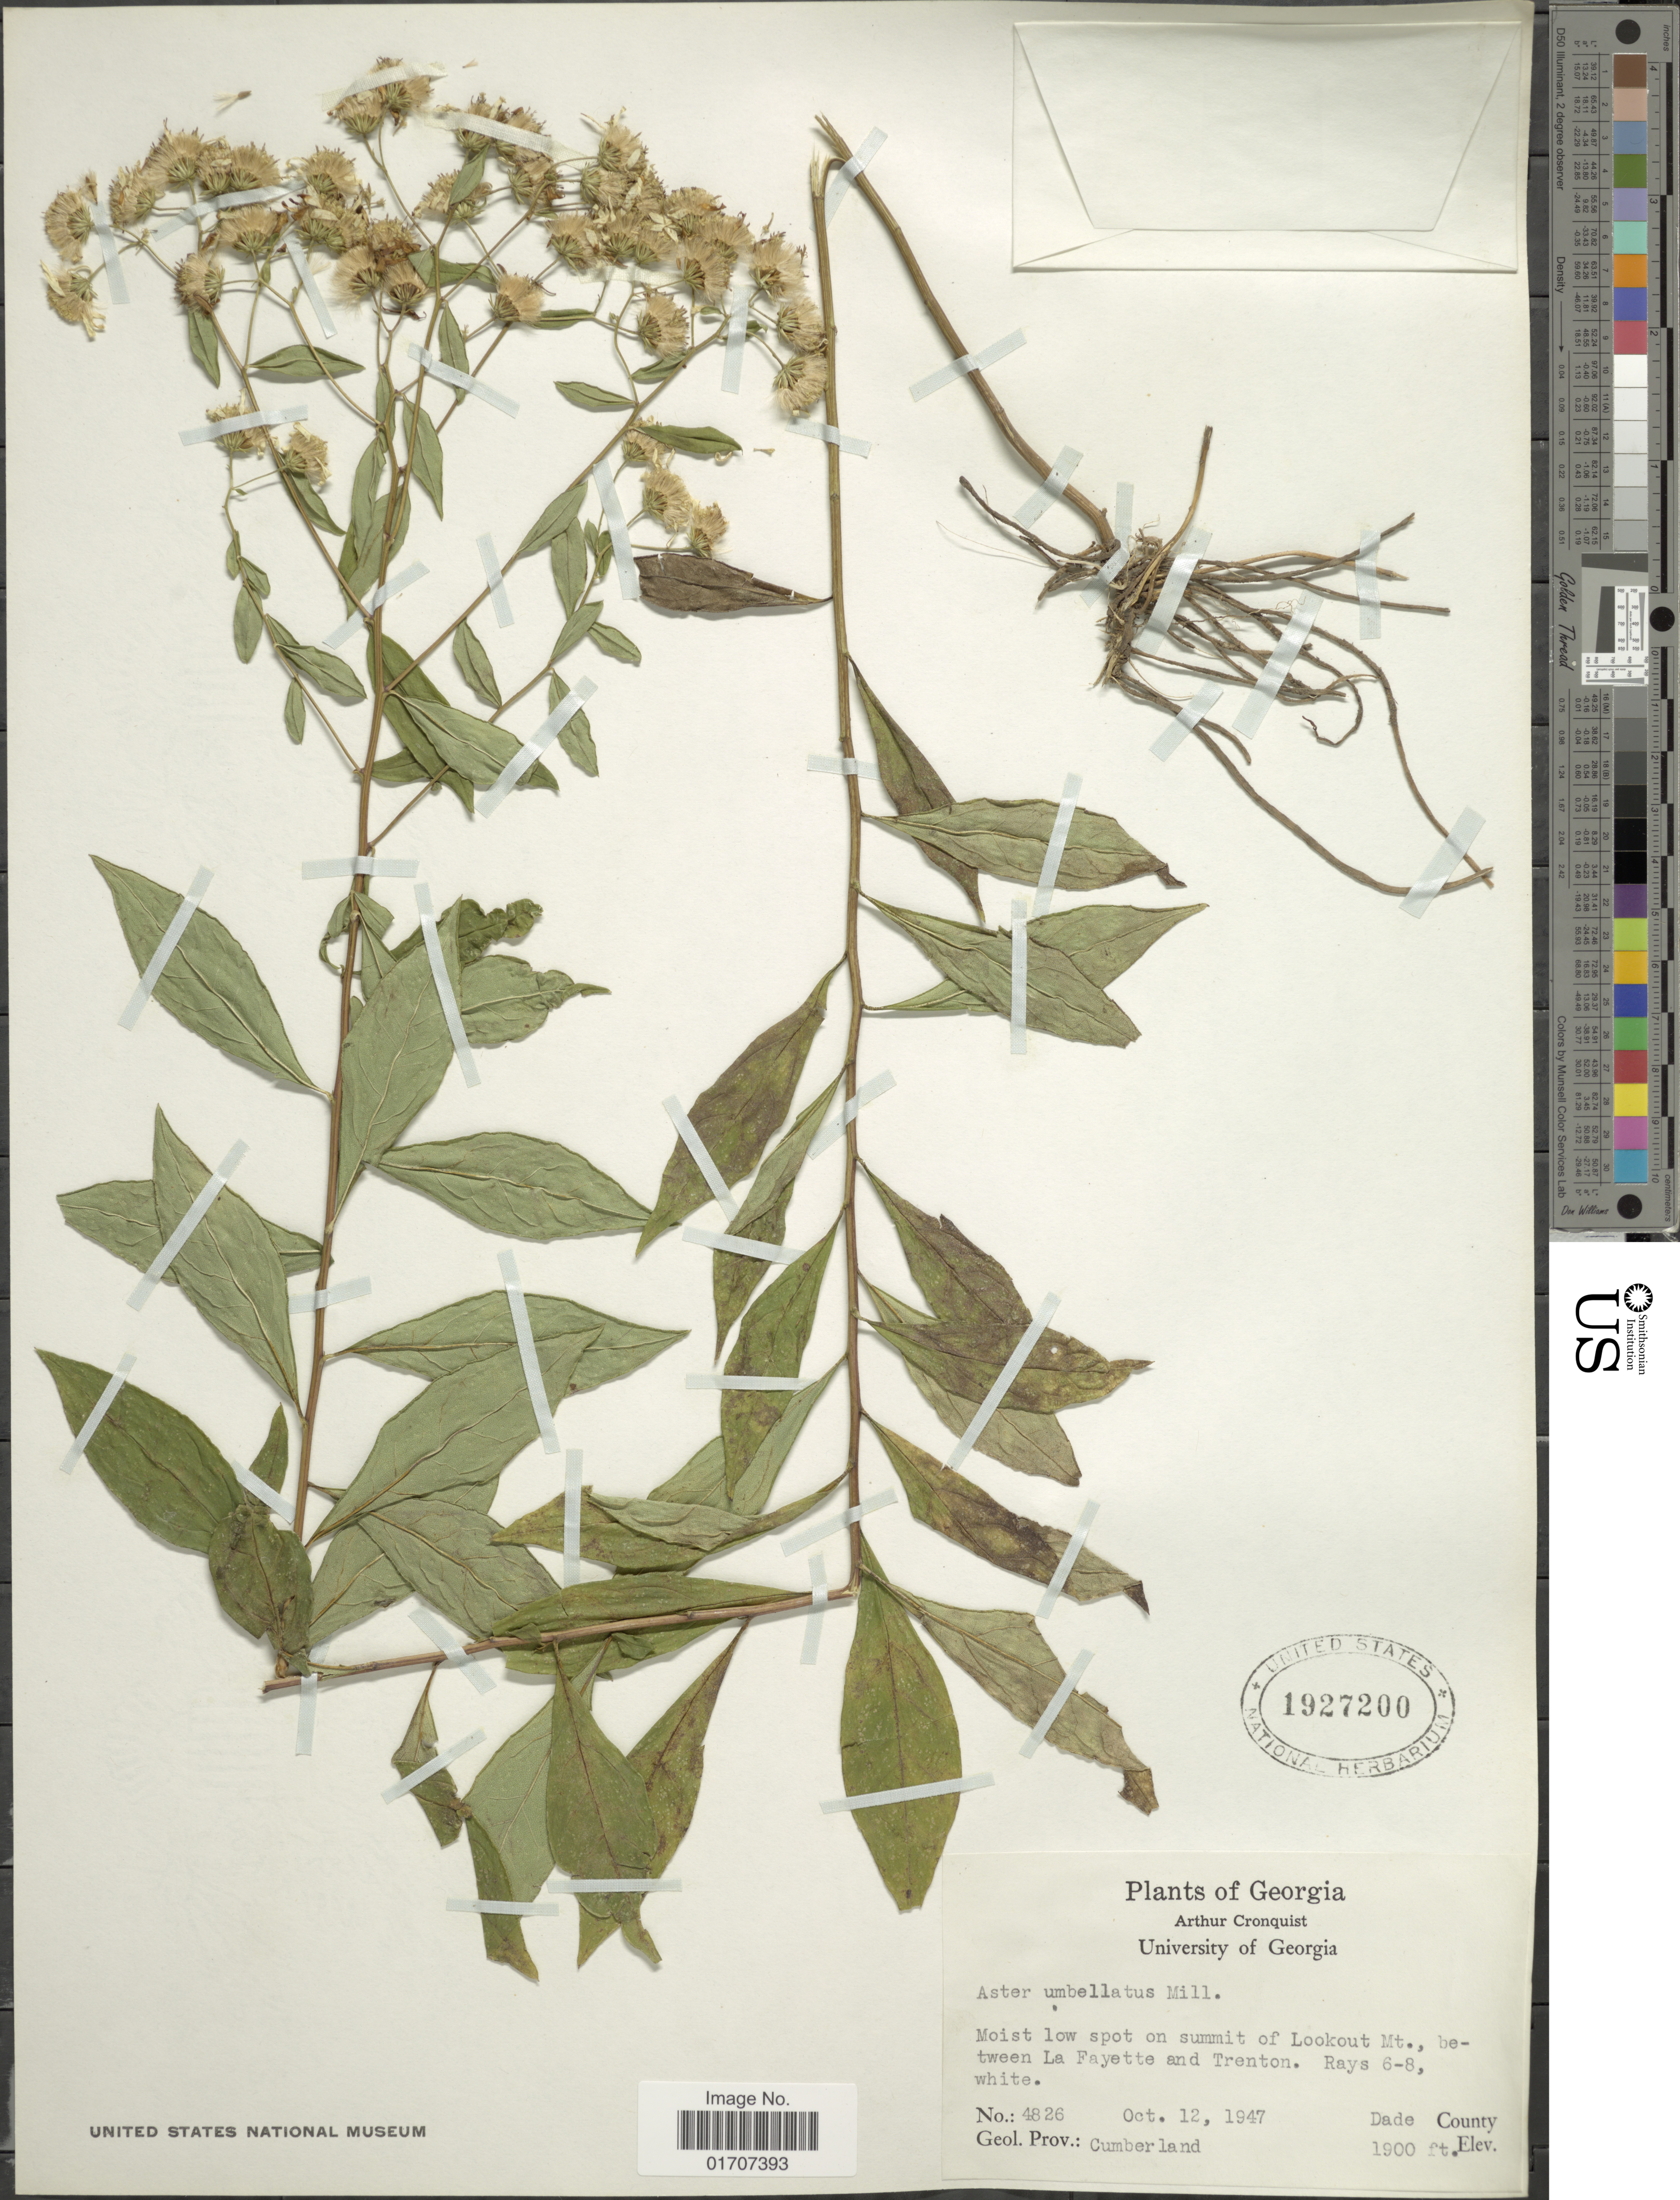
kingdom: Plantae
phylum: Tracheophyta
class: Magnoliopsida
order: Asterales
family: Asteraceae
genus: Doellingeria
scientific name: Doellingeria sericocarpoides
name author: Small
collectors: A. J. Cronquist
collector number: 4826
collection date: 1947-10-12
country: United States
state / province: Georgia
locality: Moist low spot on summit of Lookout Mt., between La Fayette and Trenton, Dade County, Geol. Prov: Cumberland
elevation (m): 579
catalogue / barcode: US 1927200